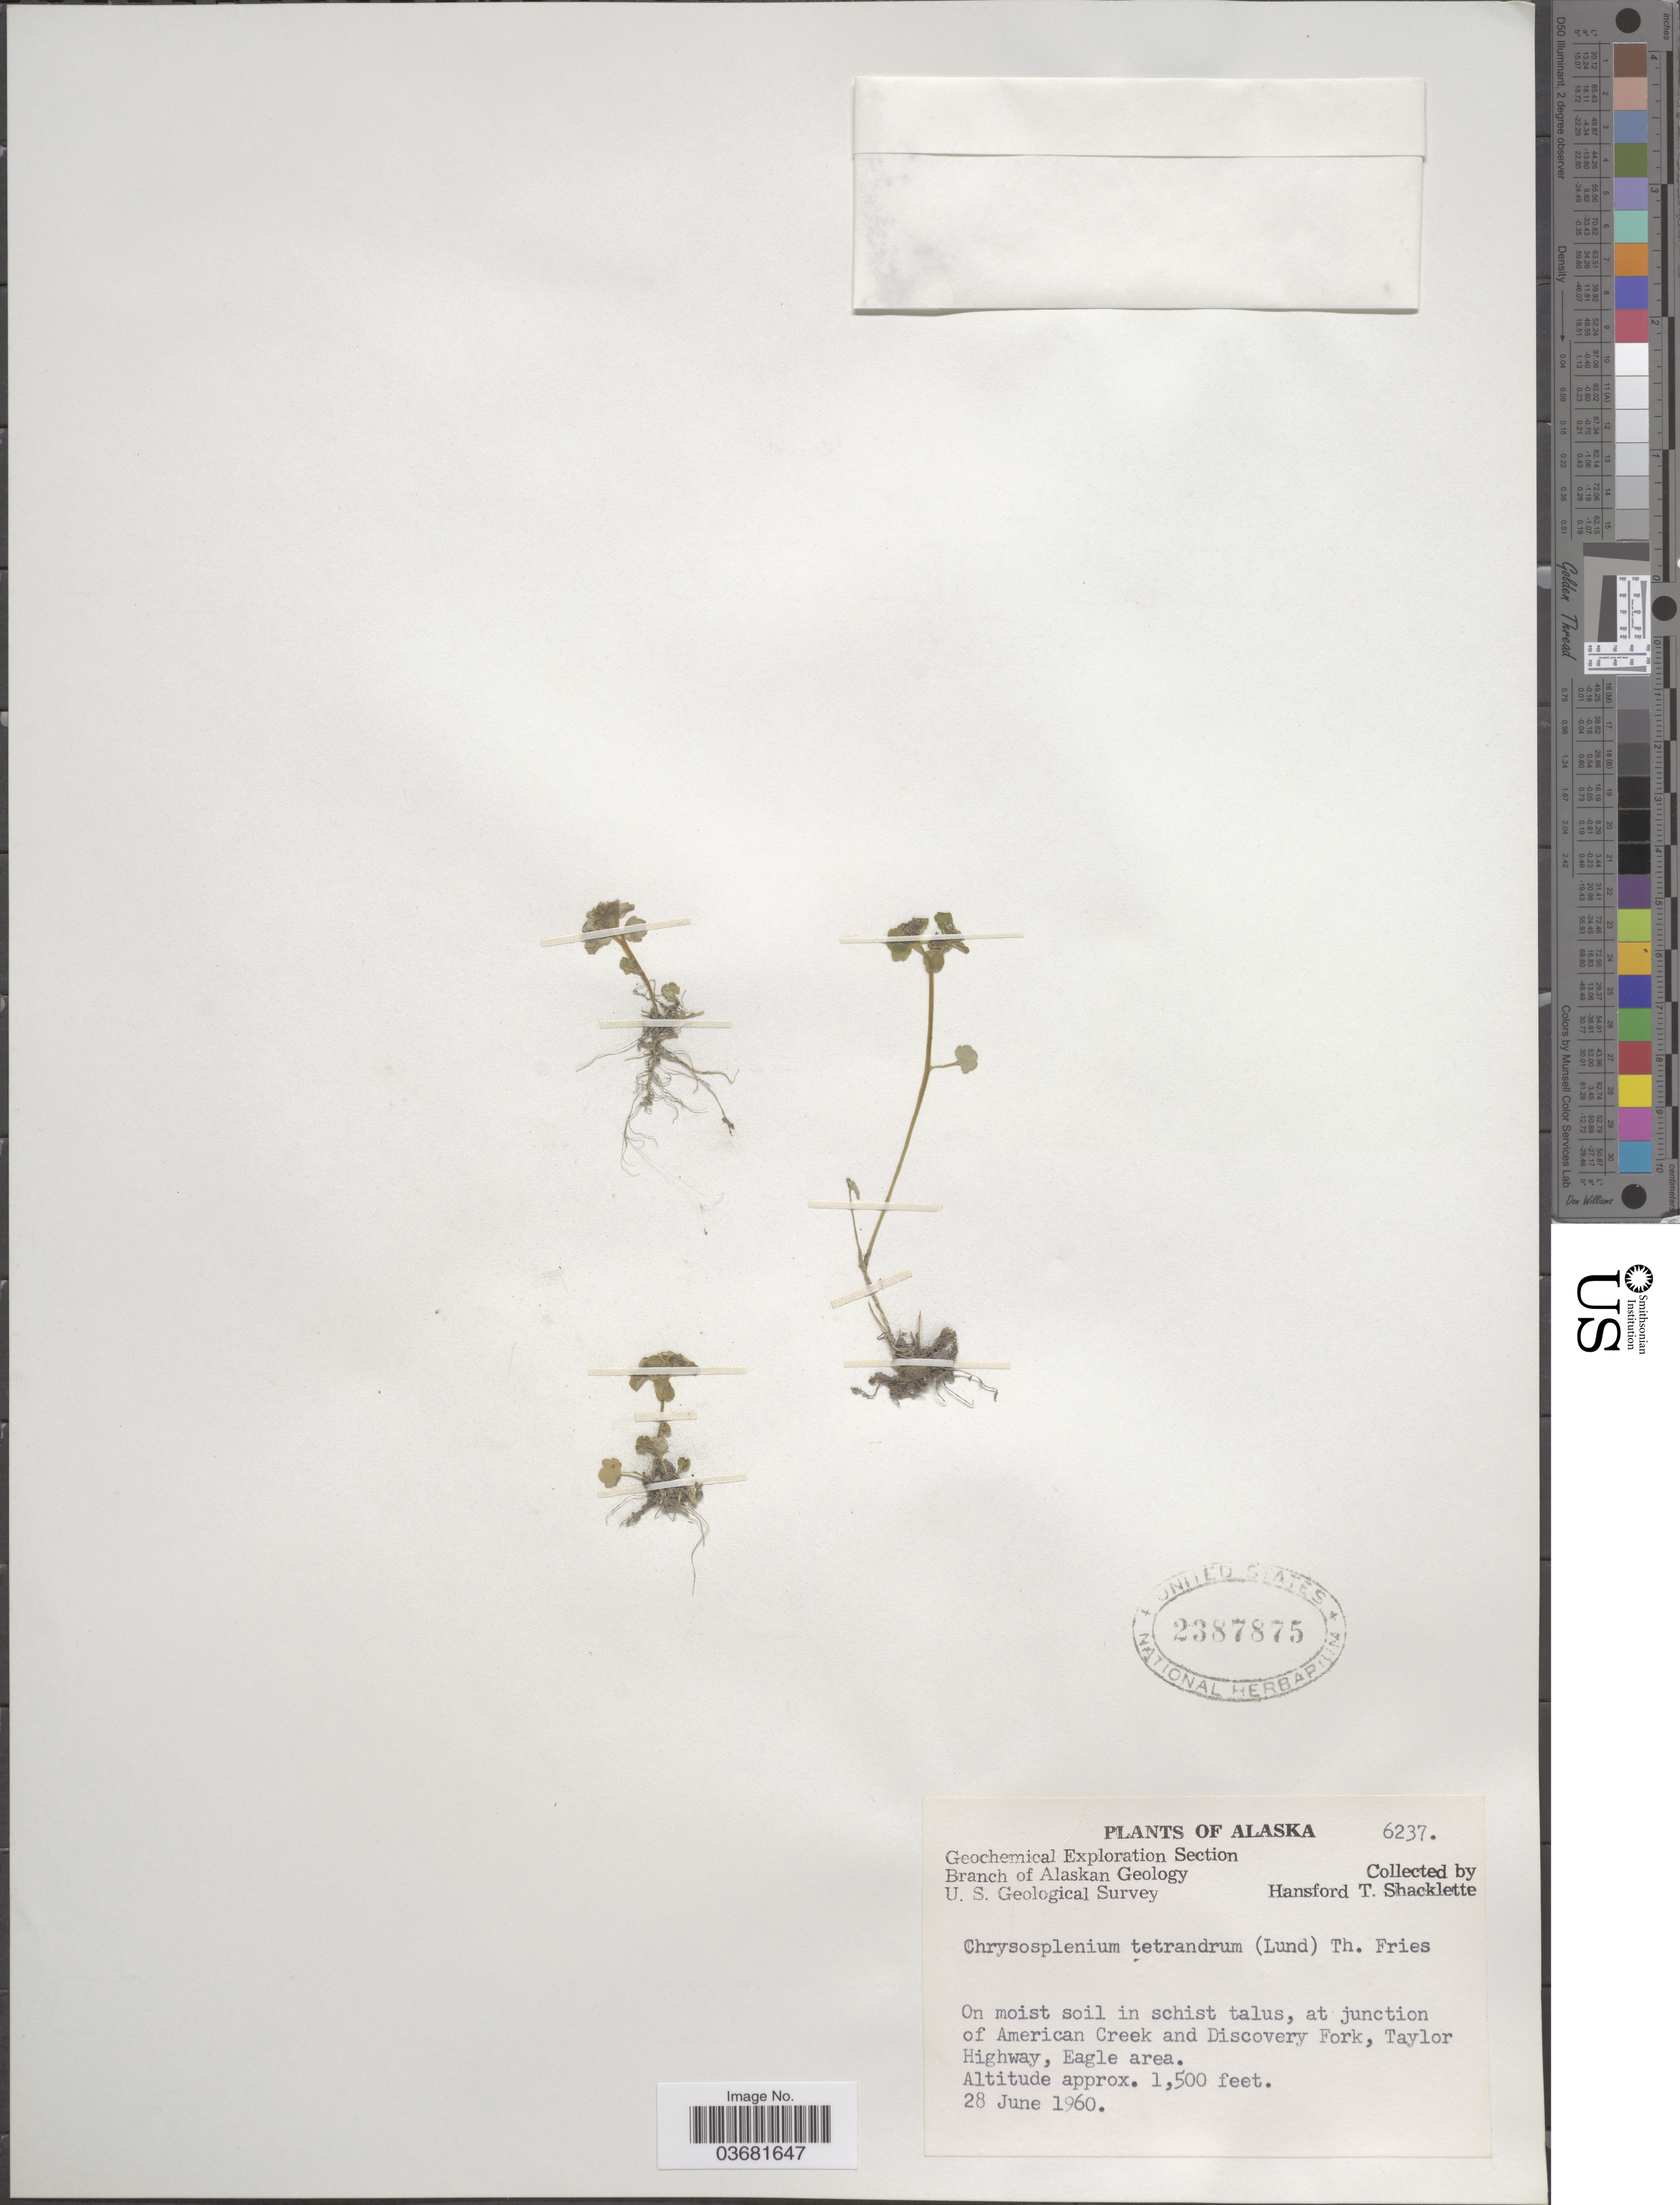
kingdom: Plantae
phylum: Tracheophyta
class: Magnoliopsida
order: Saxifragales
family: Saxifragaceae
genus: Chrysosplenium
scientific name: Chrysosplenium tetrandrum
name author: (N. Lund) Th. Fr.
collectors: H. Shacklette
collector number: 6237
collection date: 1960-06-28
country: United States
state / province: Alaska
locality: Geochemical Exploration Section. U.S. Geological Survey. On moist soil in schist talus, at junction of American Creek and Discovery Fork, Taylor Highway, Eagle area.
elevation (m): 457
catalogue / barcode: US 2387875